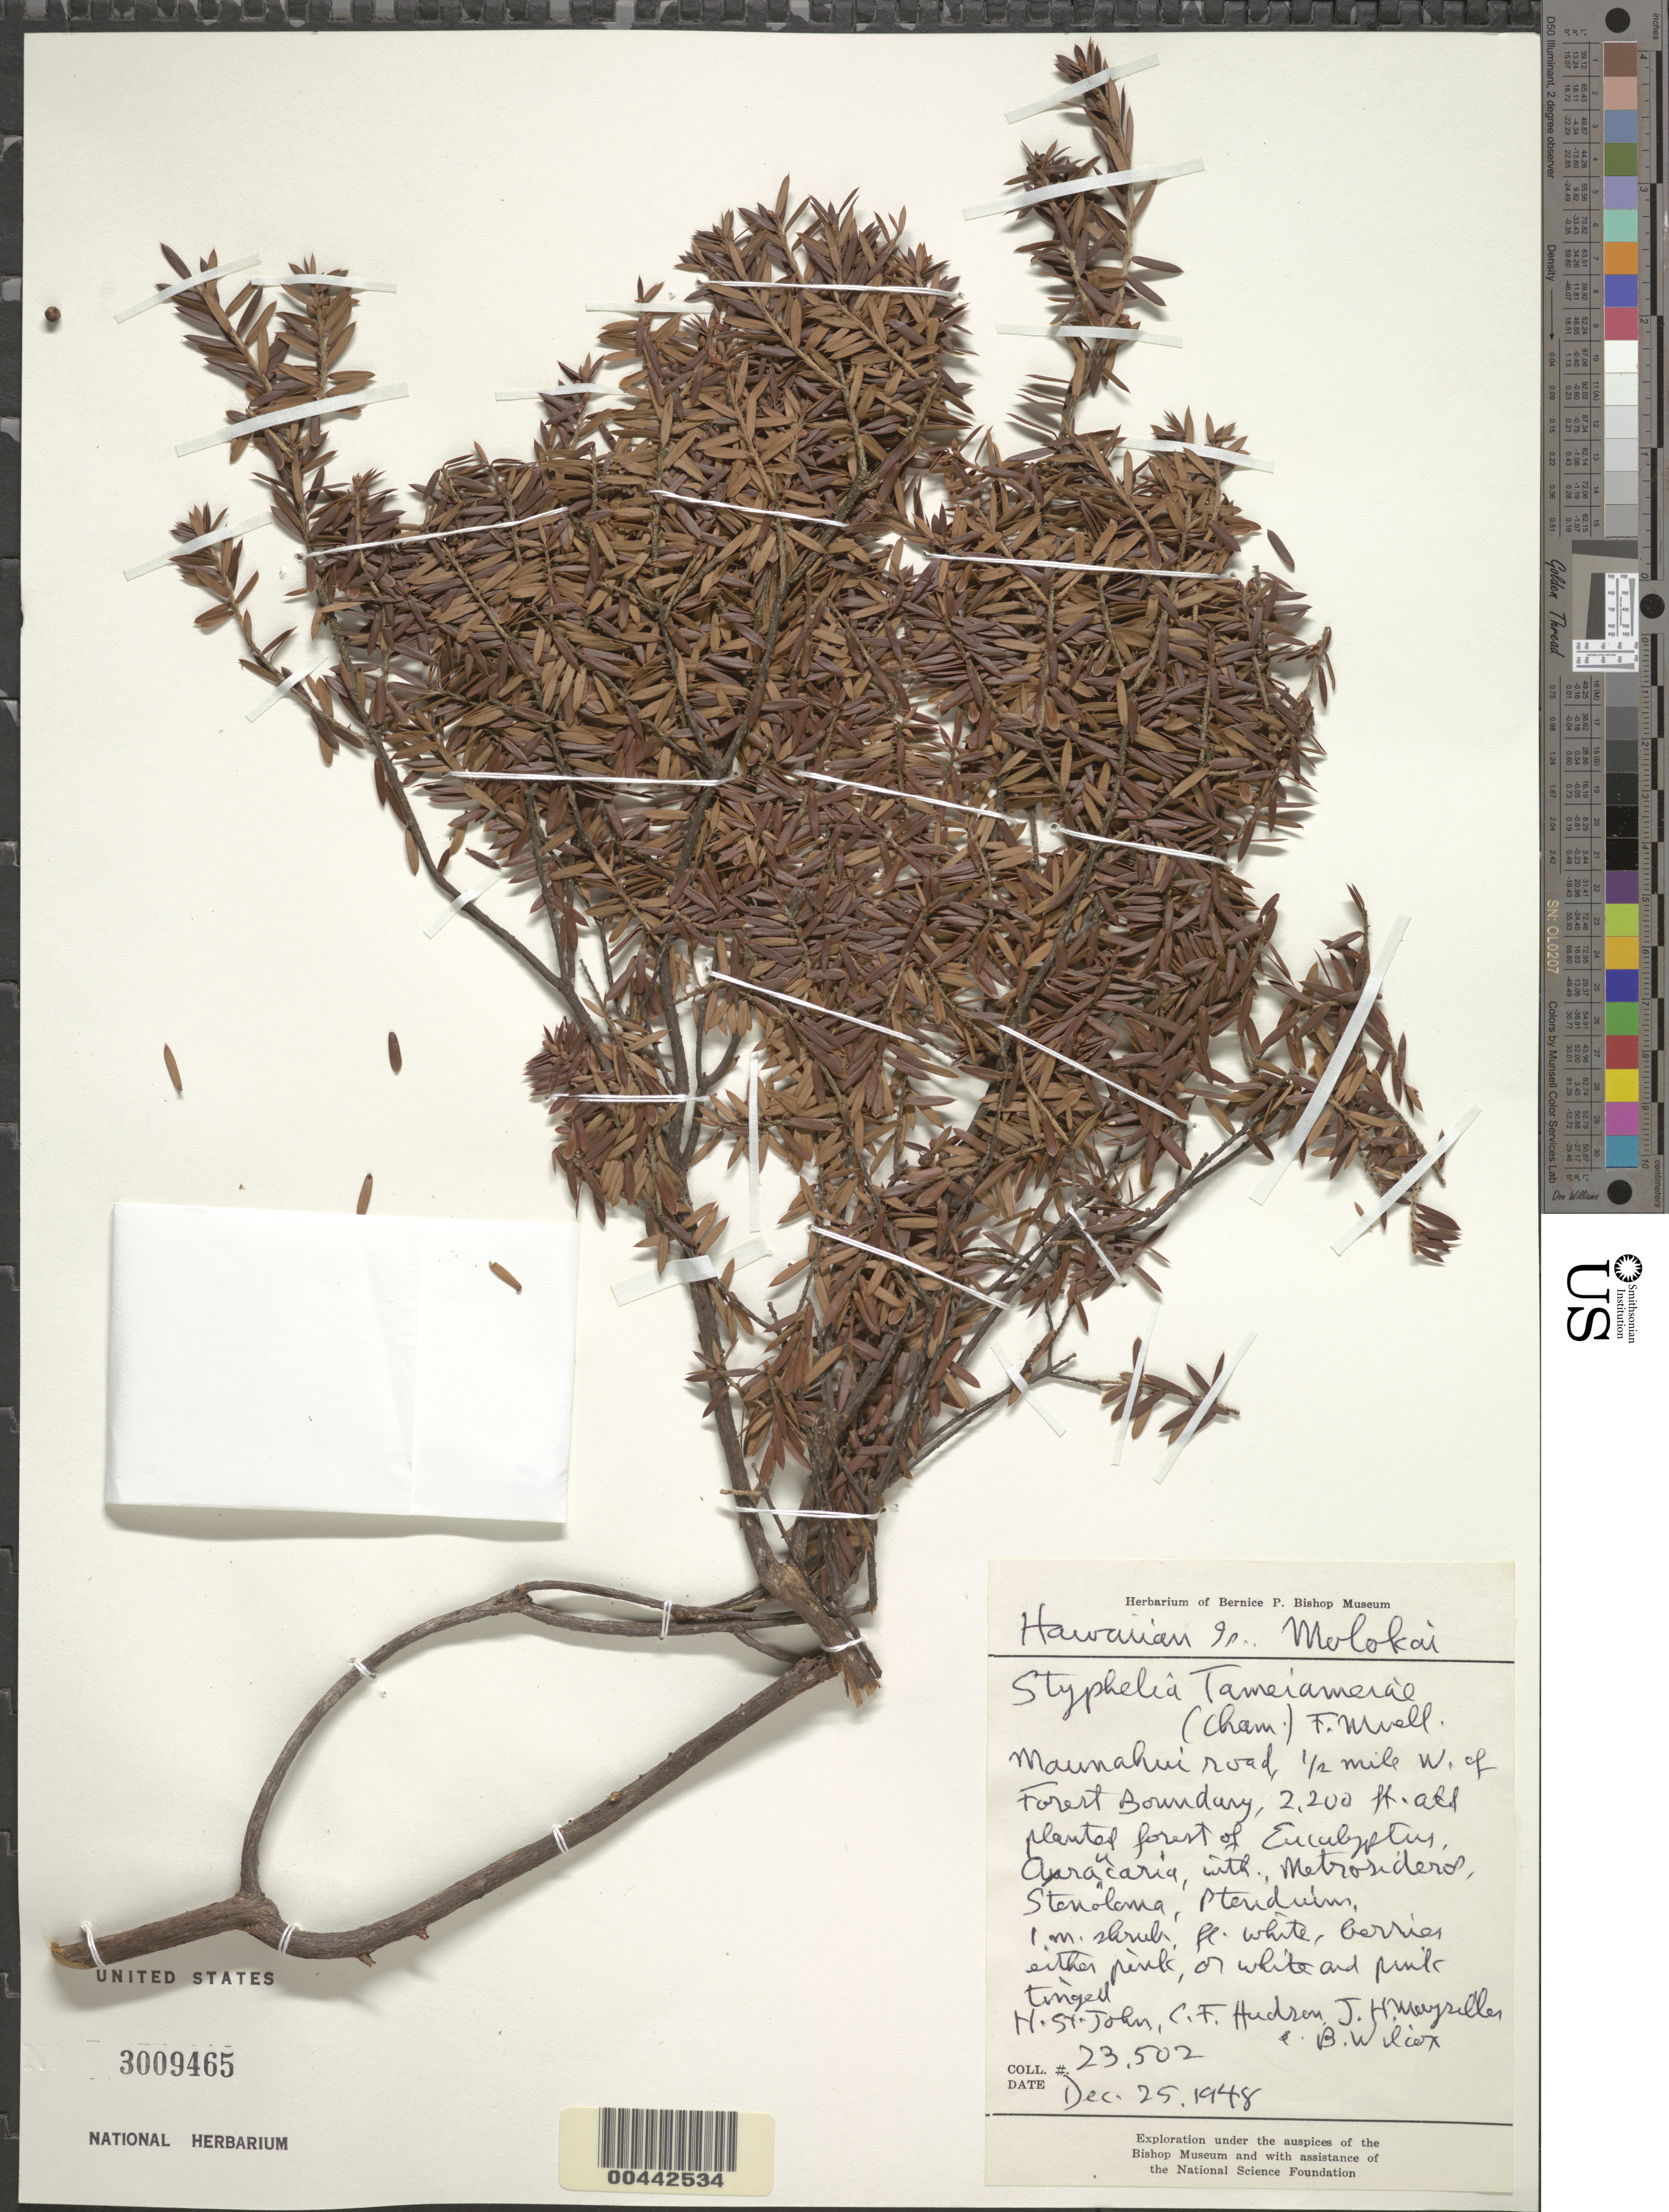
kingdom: Plantae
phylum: Tracheophyta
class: Magnoliopsida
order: Ericales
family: Ericaceae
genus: Leptecophylla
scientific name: Leptecophylla tameiameiae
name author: (Cham. & Schltdl.) C.M. Weiller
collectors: H. St. John, C. F. Hudson, J. Maysilles & B. Wilcox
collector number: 23502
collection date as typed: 25 Dec 1948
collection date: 1948-12-25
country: United States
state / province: Hawaii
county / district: Maui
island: Moloka'i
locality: Maunahui road, 0.50 mi W of Forest Boundary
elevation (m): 671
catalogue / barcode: US 3009465